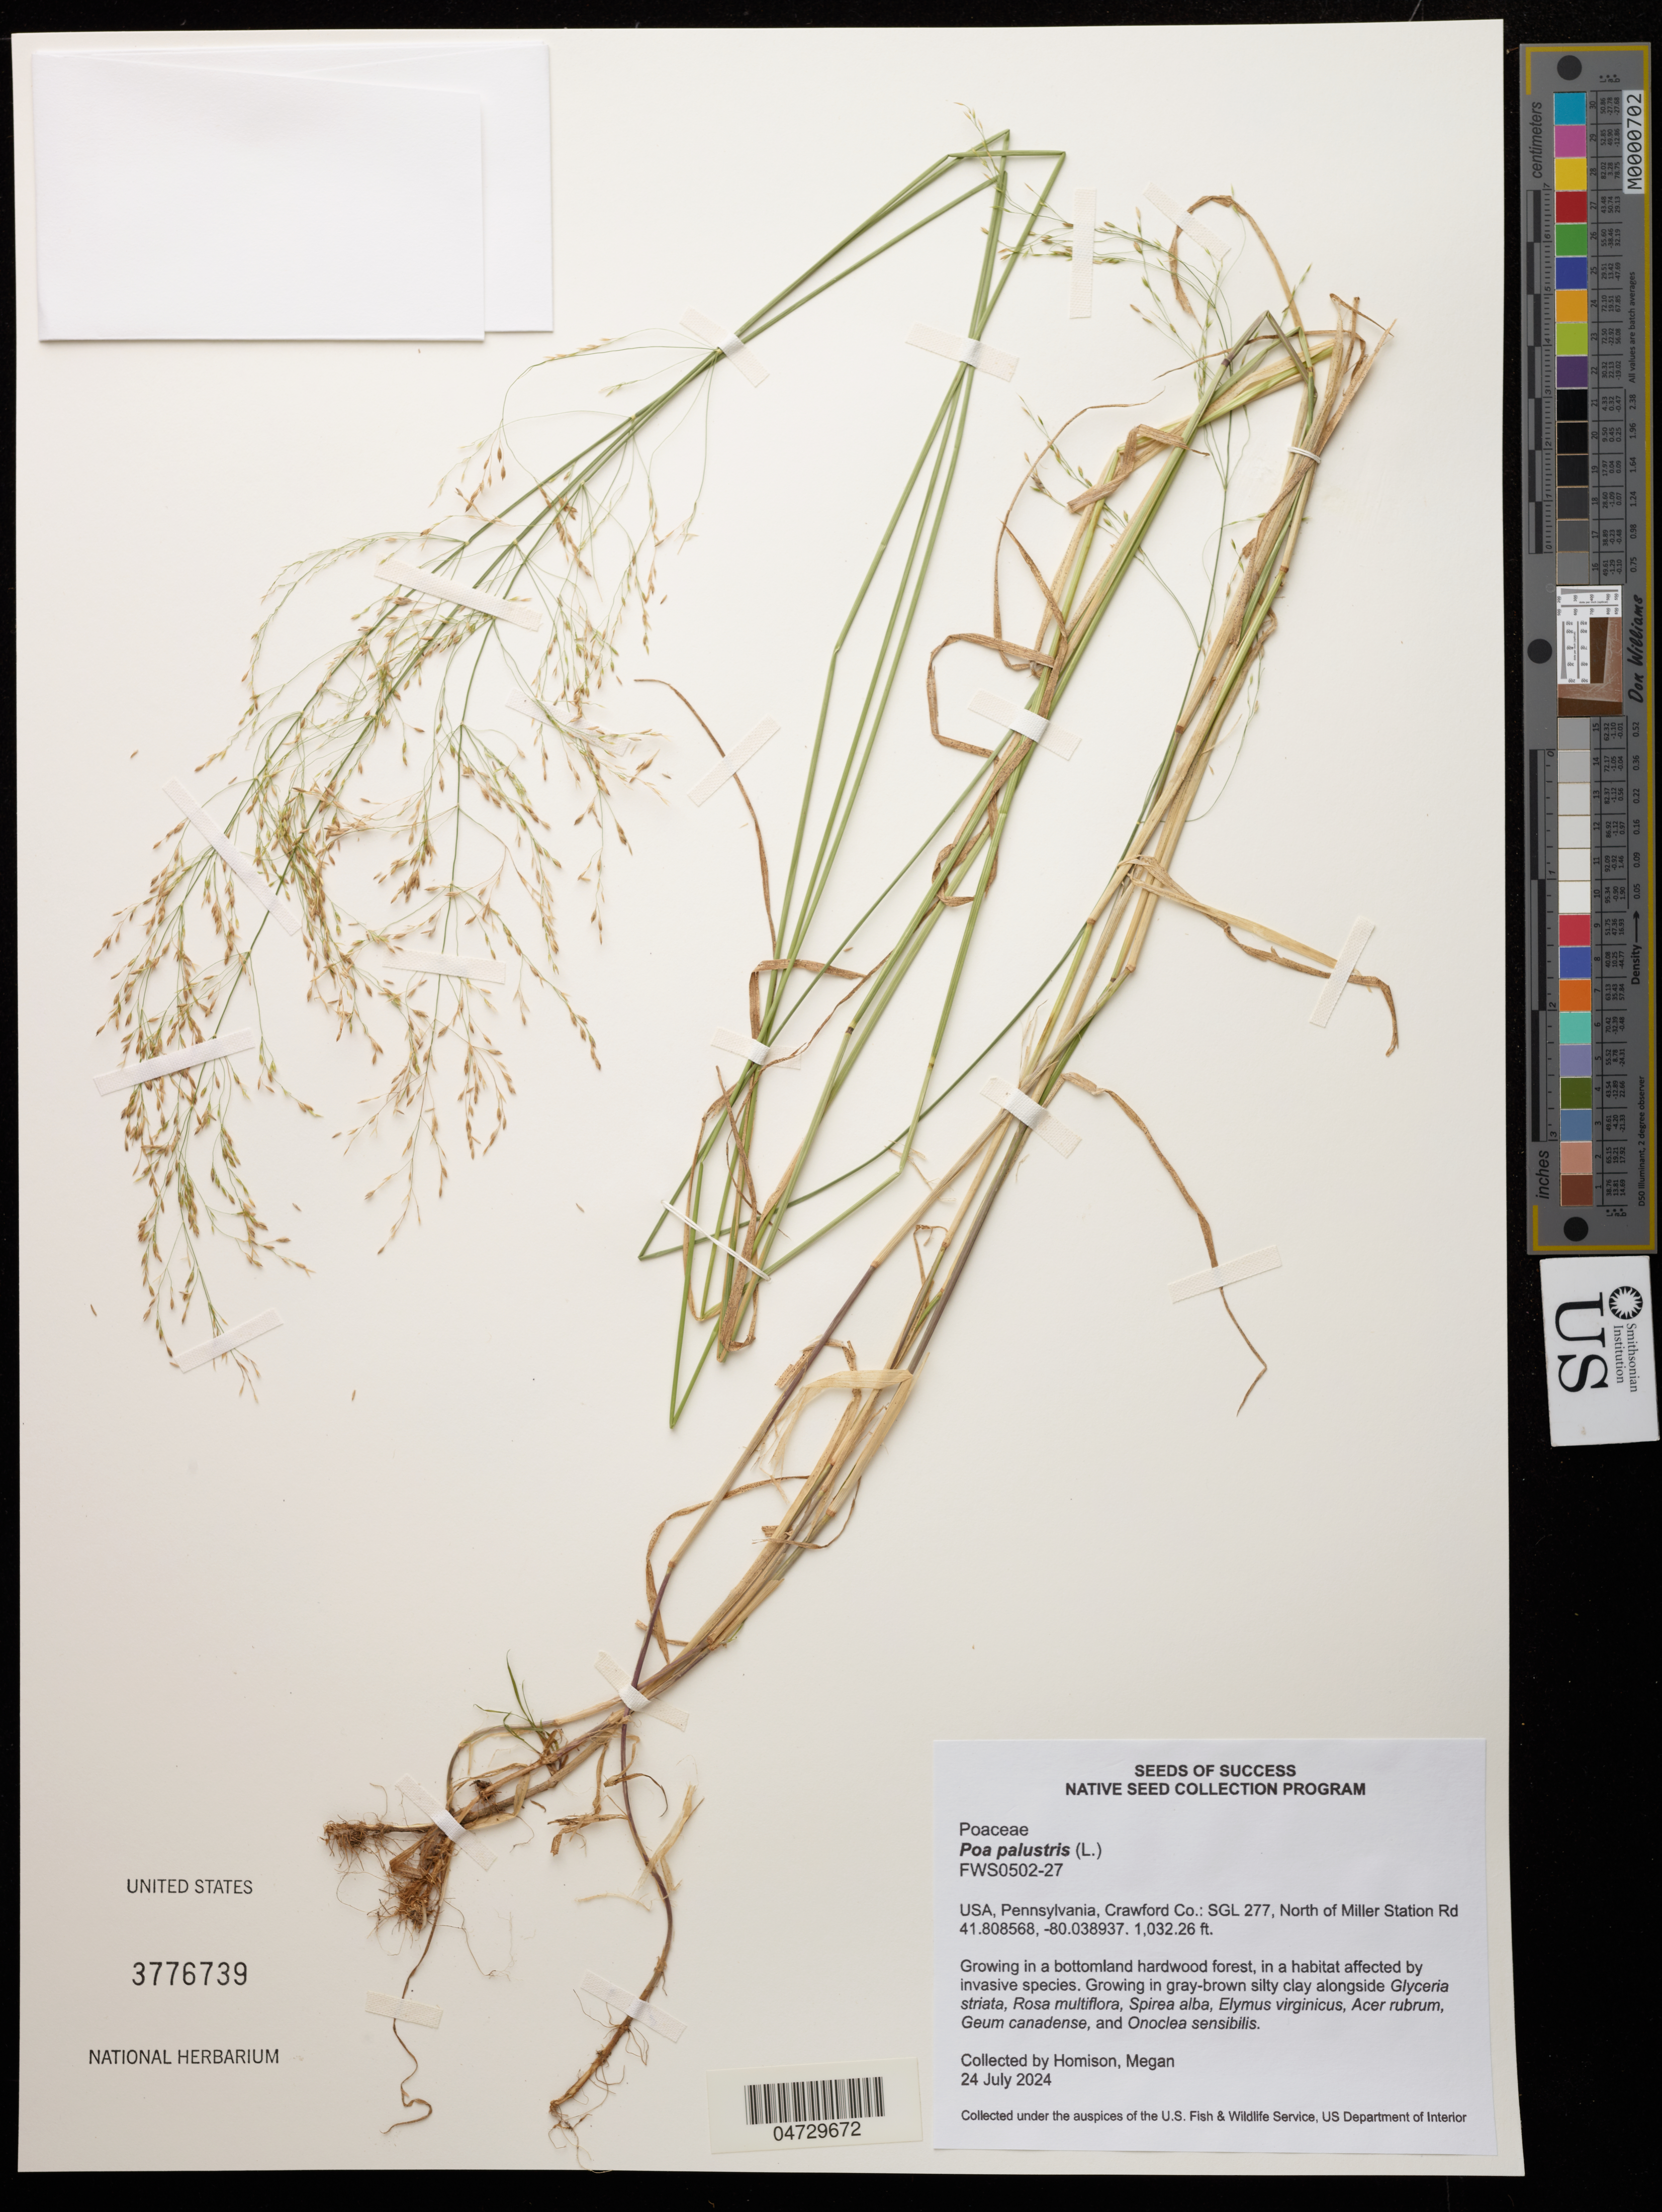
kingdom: Plantae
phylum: Tracheophyta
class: Liliopsida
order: Poales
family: Poaceae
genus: Poa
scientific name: Poa palustris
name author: L.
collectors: M. Homison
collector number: FWS0502-27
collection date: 2024-07-24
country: United States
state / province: Pennsylvania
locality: Crawford Co.: SGL 277, North of Miller Station Rd.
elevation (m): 314.63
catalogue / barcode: US 3776739